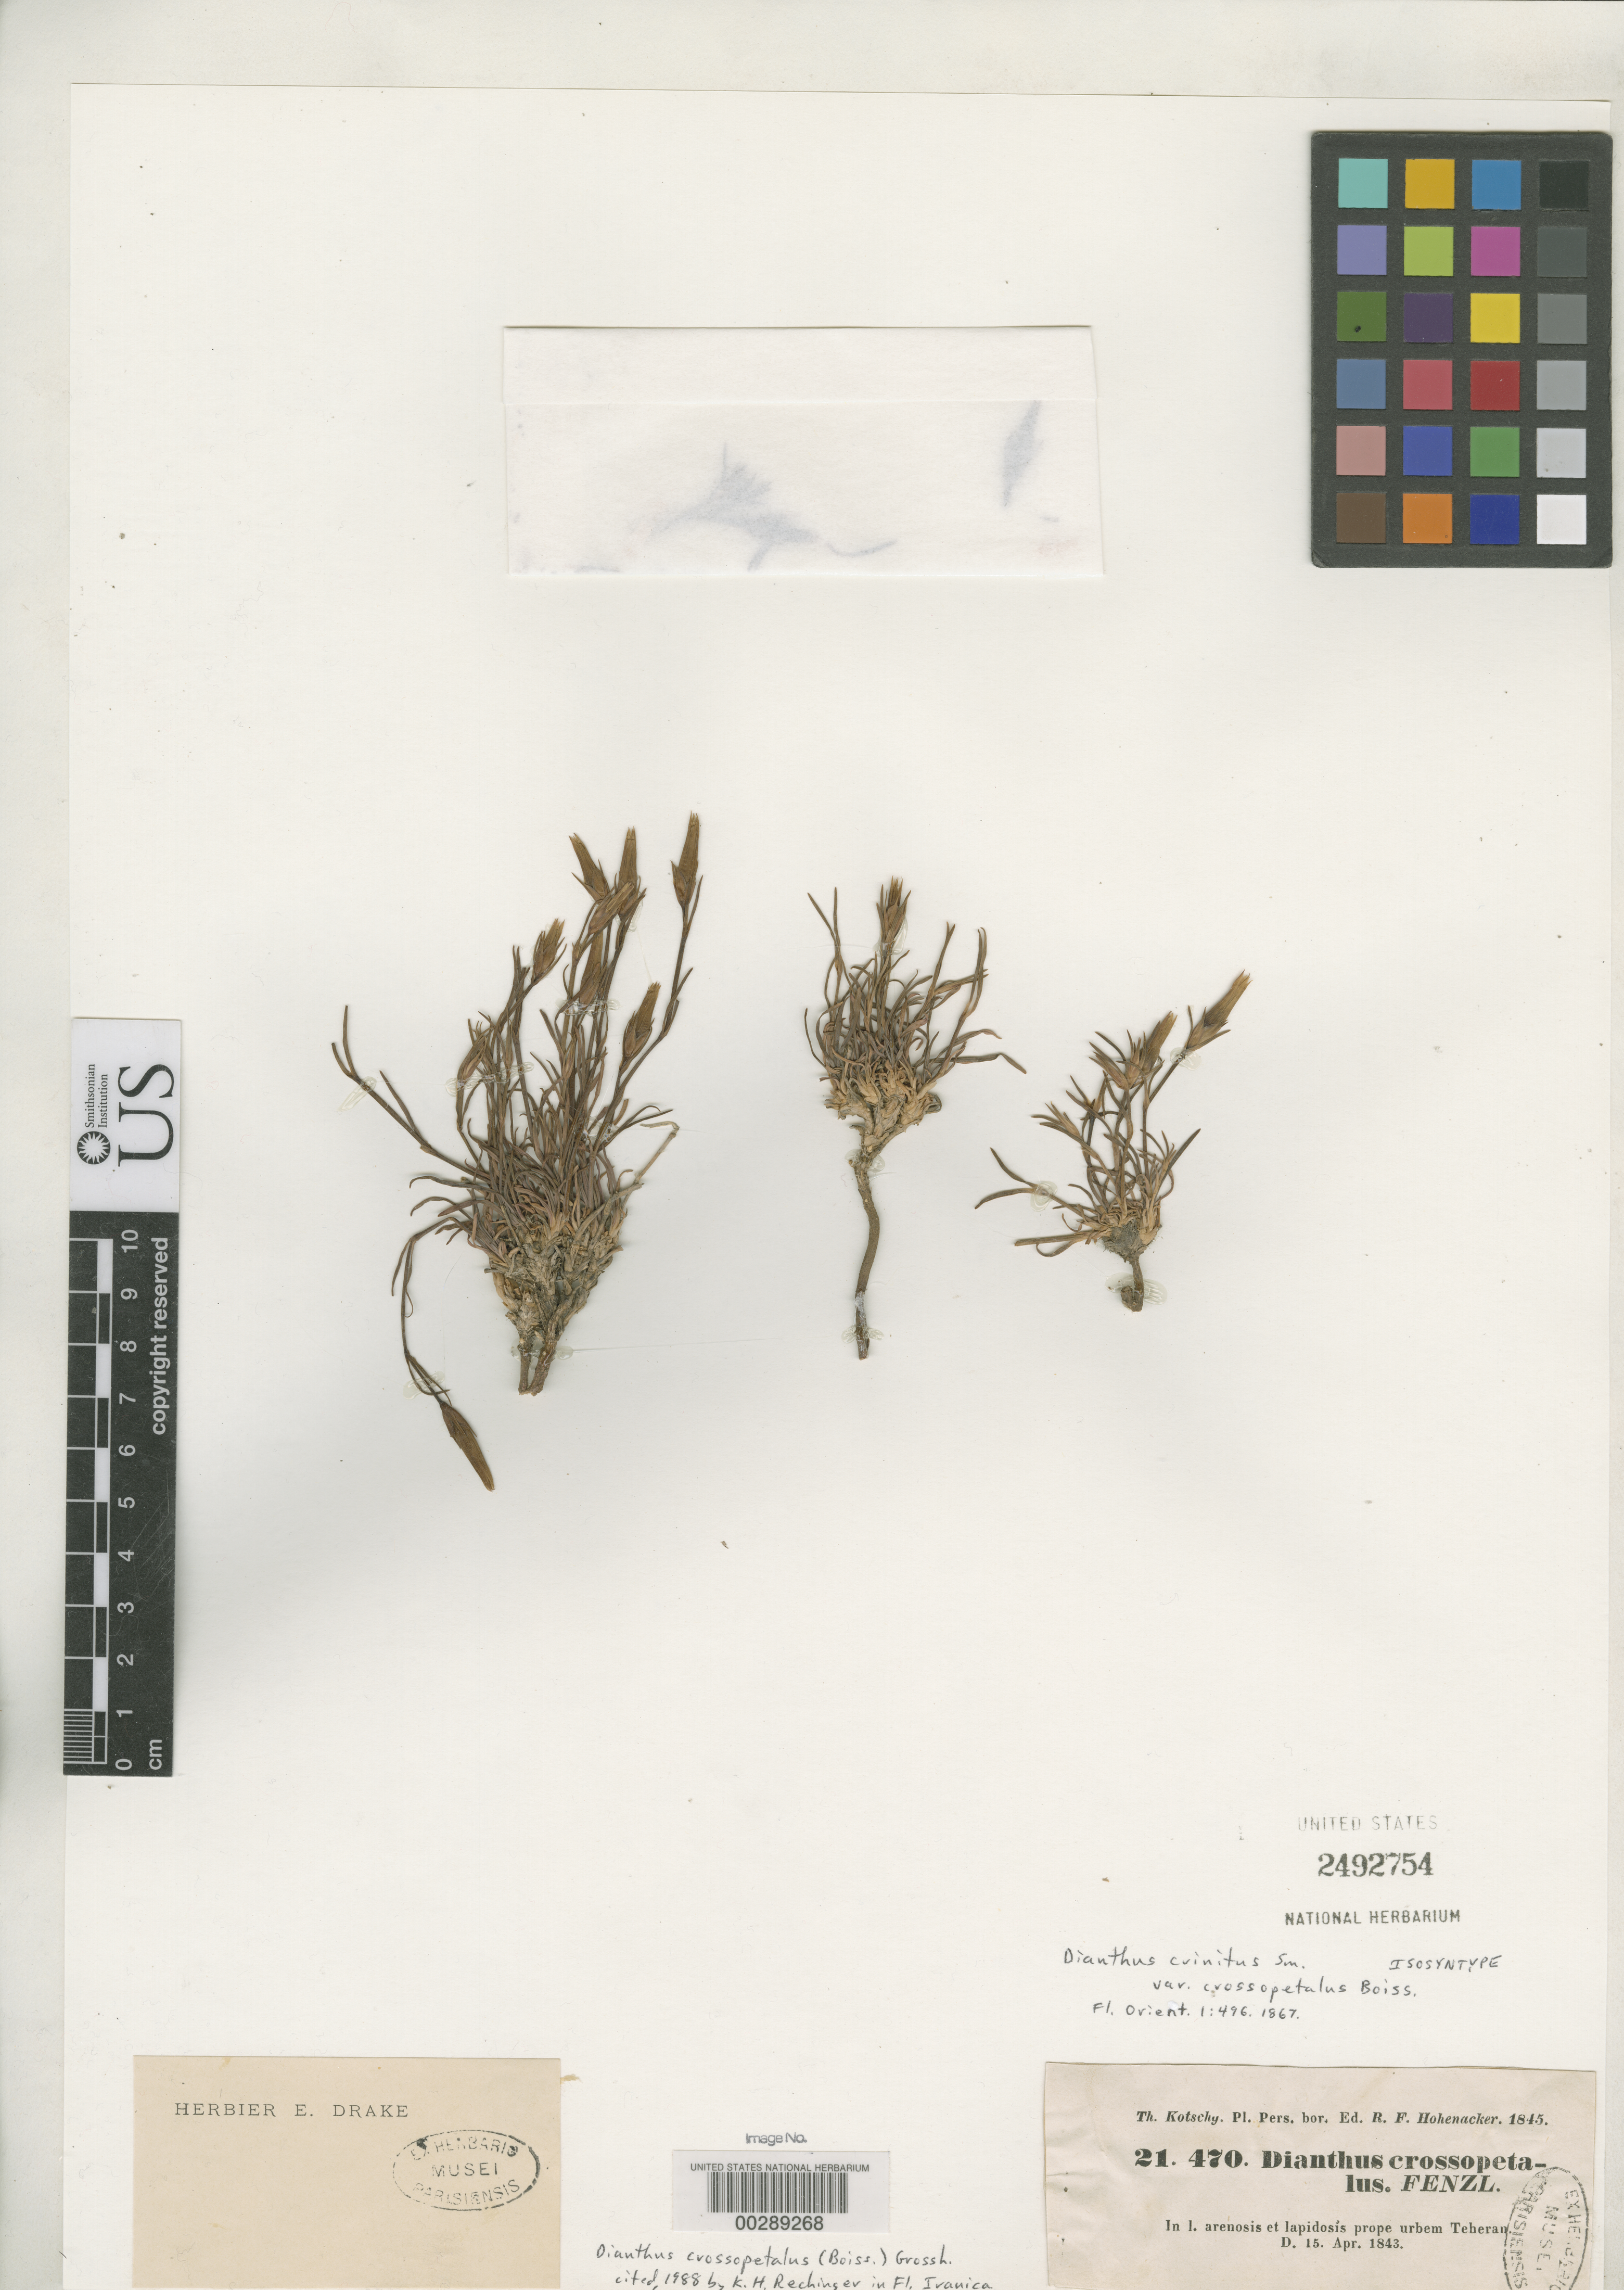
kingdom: Plantae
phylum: Tracheophyta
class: Magnoliopsida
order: Caryophyllales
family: Caryophyllaceae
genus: Dianthus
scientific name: Dianthus crinitus var. crossopetalus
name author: Boiss.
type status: Isosyntype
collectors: K. G. Kotschy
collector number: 21.470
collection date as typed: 15 Apr 1843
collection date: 1843-04-15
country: Iran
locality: In L. arenosis et lapidosis prope Urbem Teheran.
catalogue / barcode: US 2492754